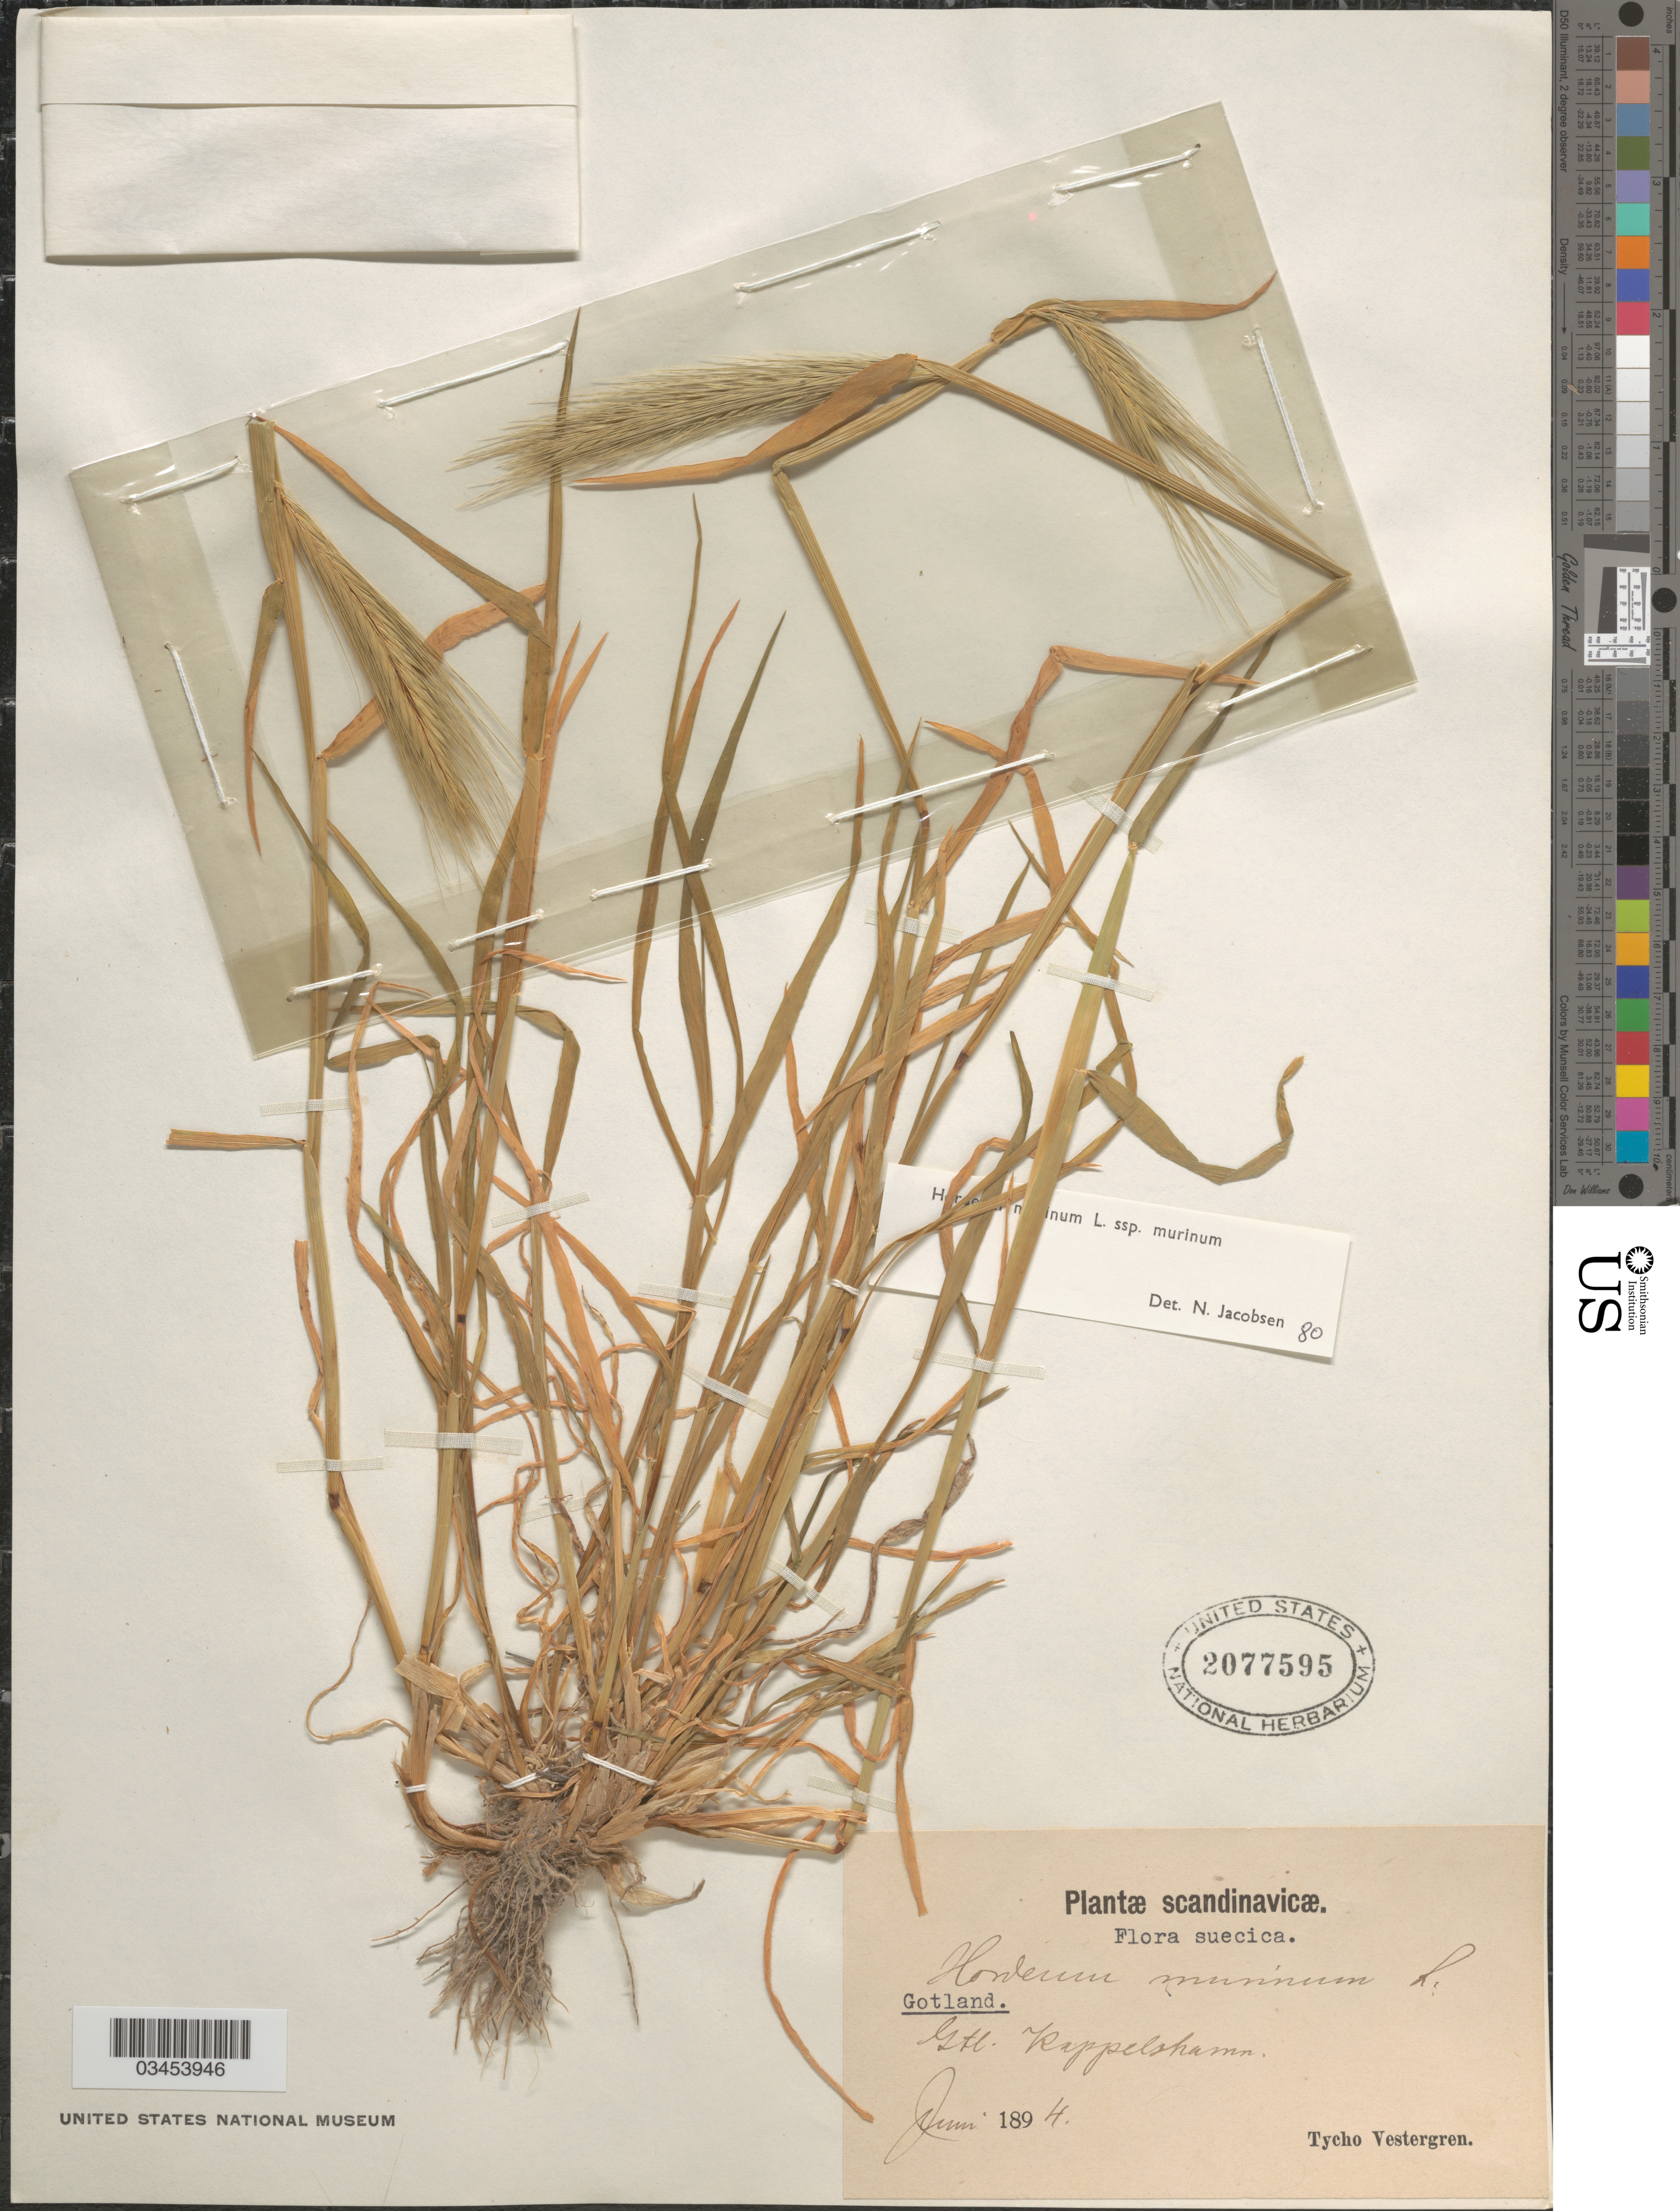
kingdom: Plantae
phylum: Tracheophyta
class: Liliopsida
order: Poales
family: Poaceae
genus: Hordeum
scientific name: Hordeum murinum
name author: L.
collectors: T. Vestergren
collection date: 1894-06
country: Sweden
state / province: Gotland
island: Gotland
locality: Scandinavicæ. Suecica. Gotland. Gtl. Kappelshamn.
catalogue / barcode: US 2077595